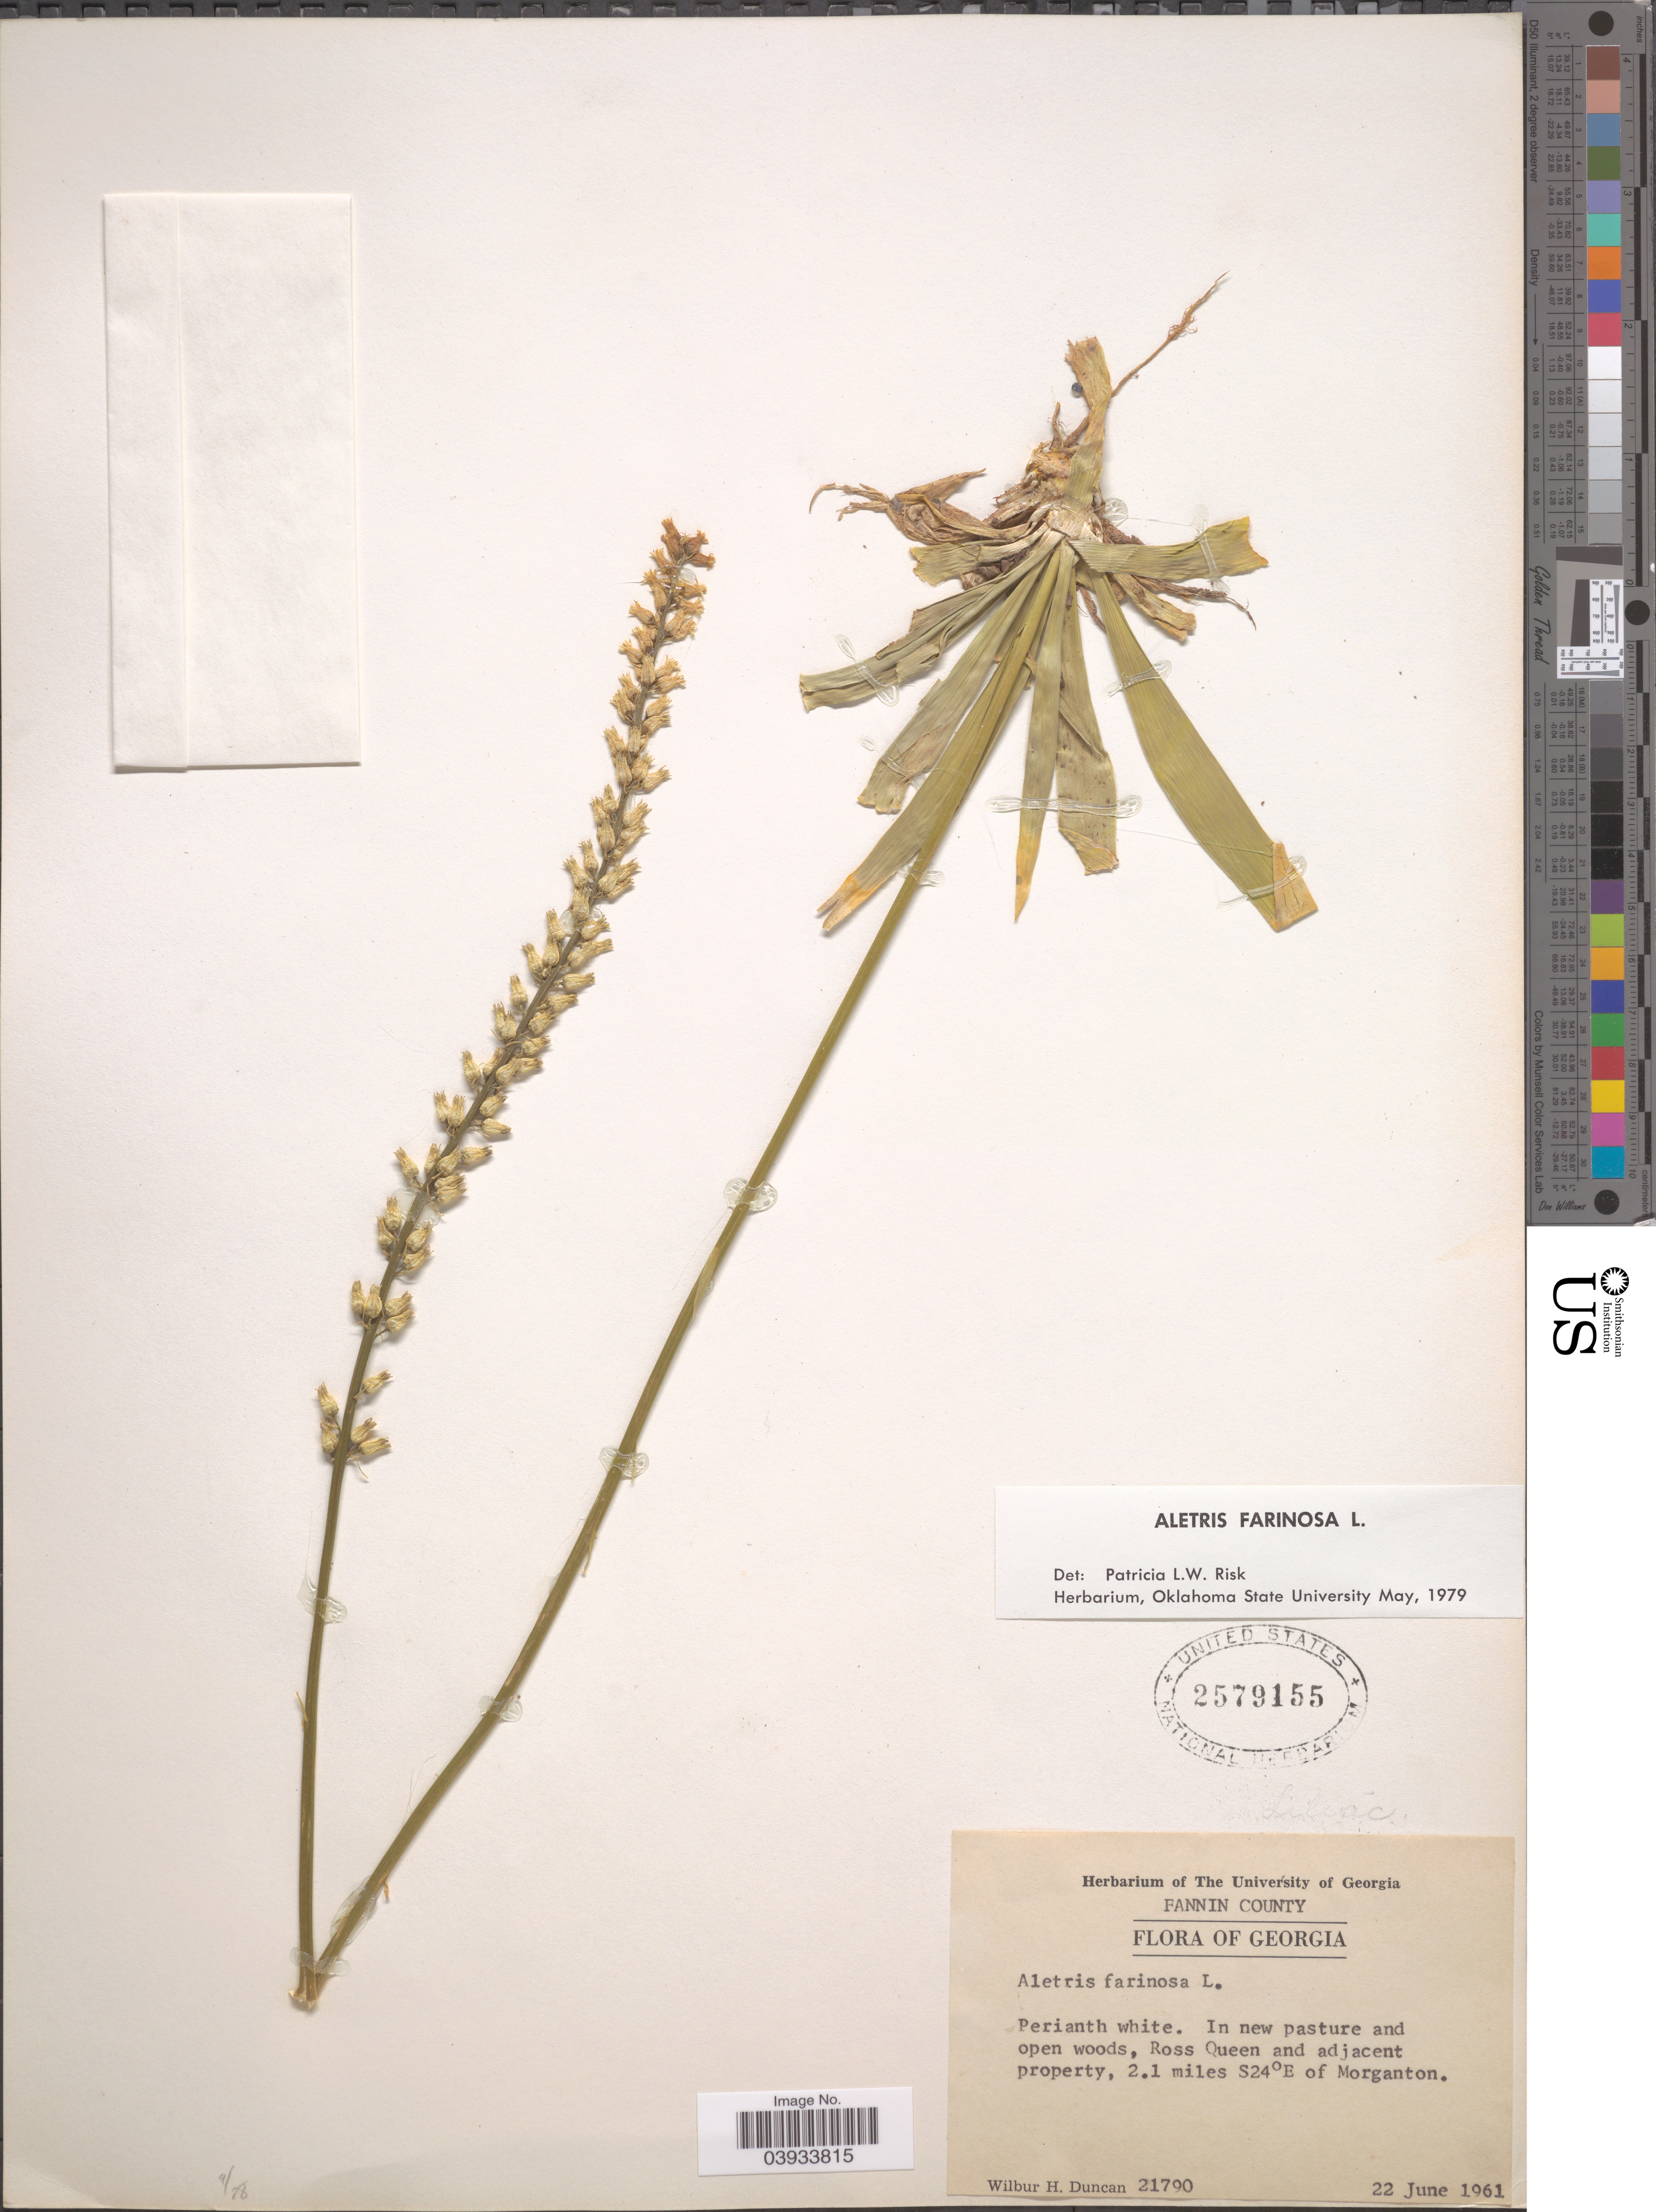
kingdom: Plantae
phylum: Tracheophyta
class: Liliopsida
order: Dioscoreales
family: Nartheciaceae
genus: Aletris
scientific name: Aletris farinosa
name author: L.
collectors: W. H. Duncan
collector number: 21790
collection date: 1961-06-22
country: United States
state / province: Georgia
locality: Fannin County. Ross Queen and adjacent property, 2.1 miles S24°E of Morganton.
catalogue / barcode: US 2579155